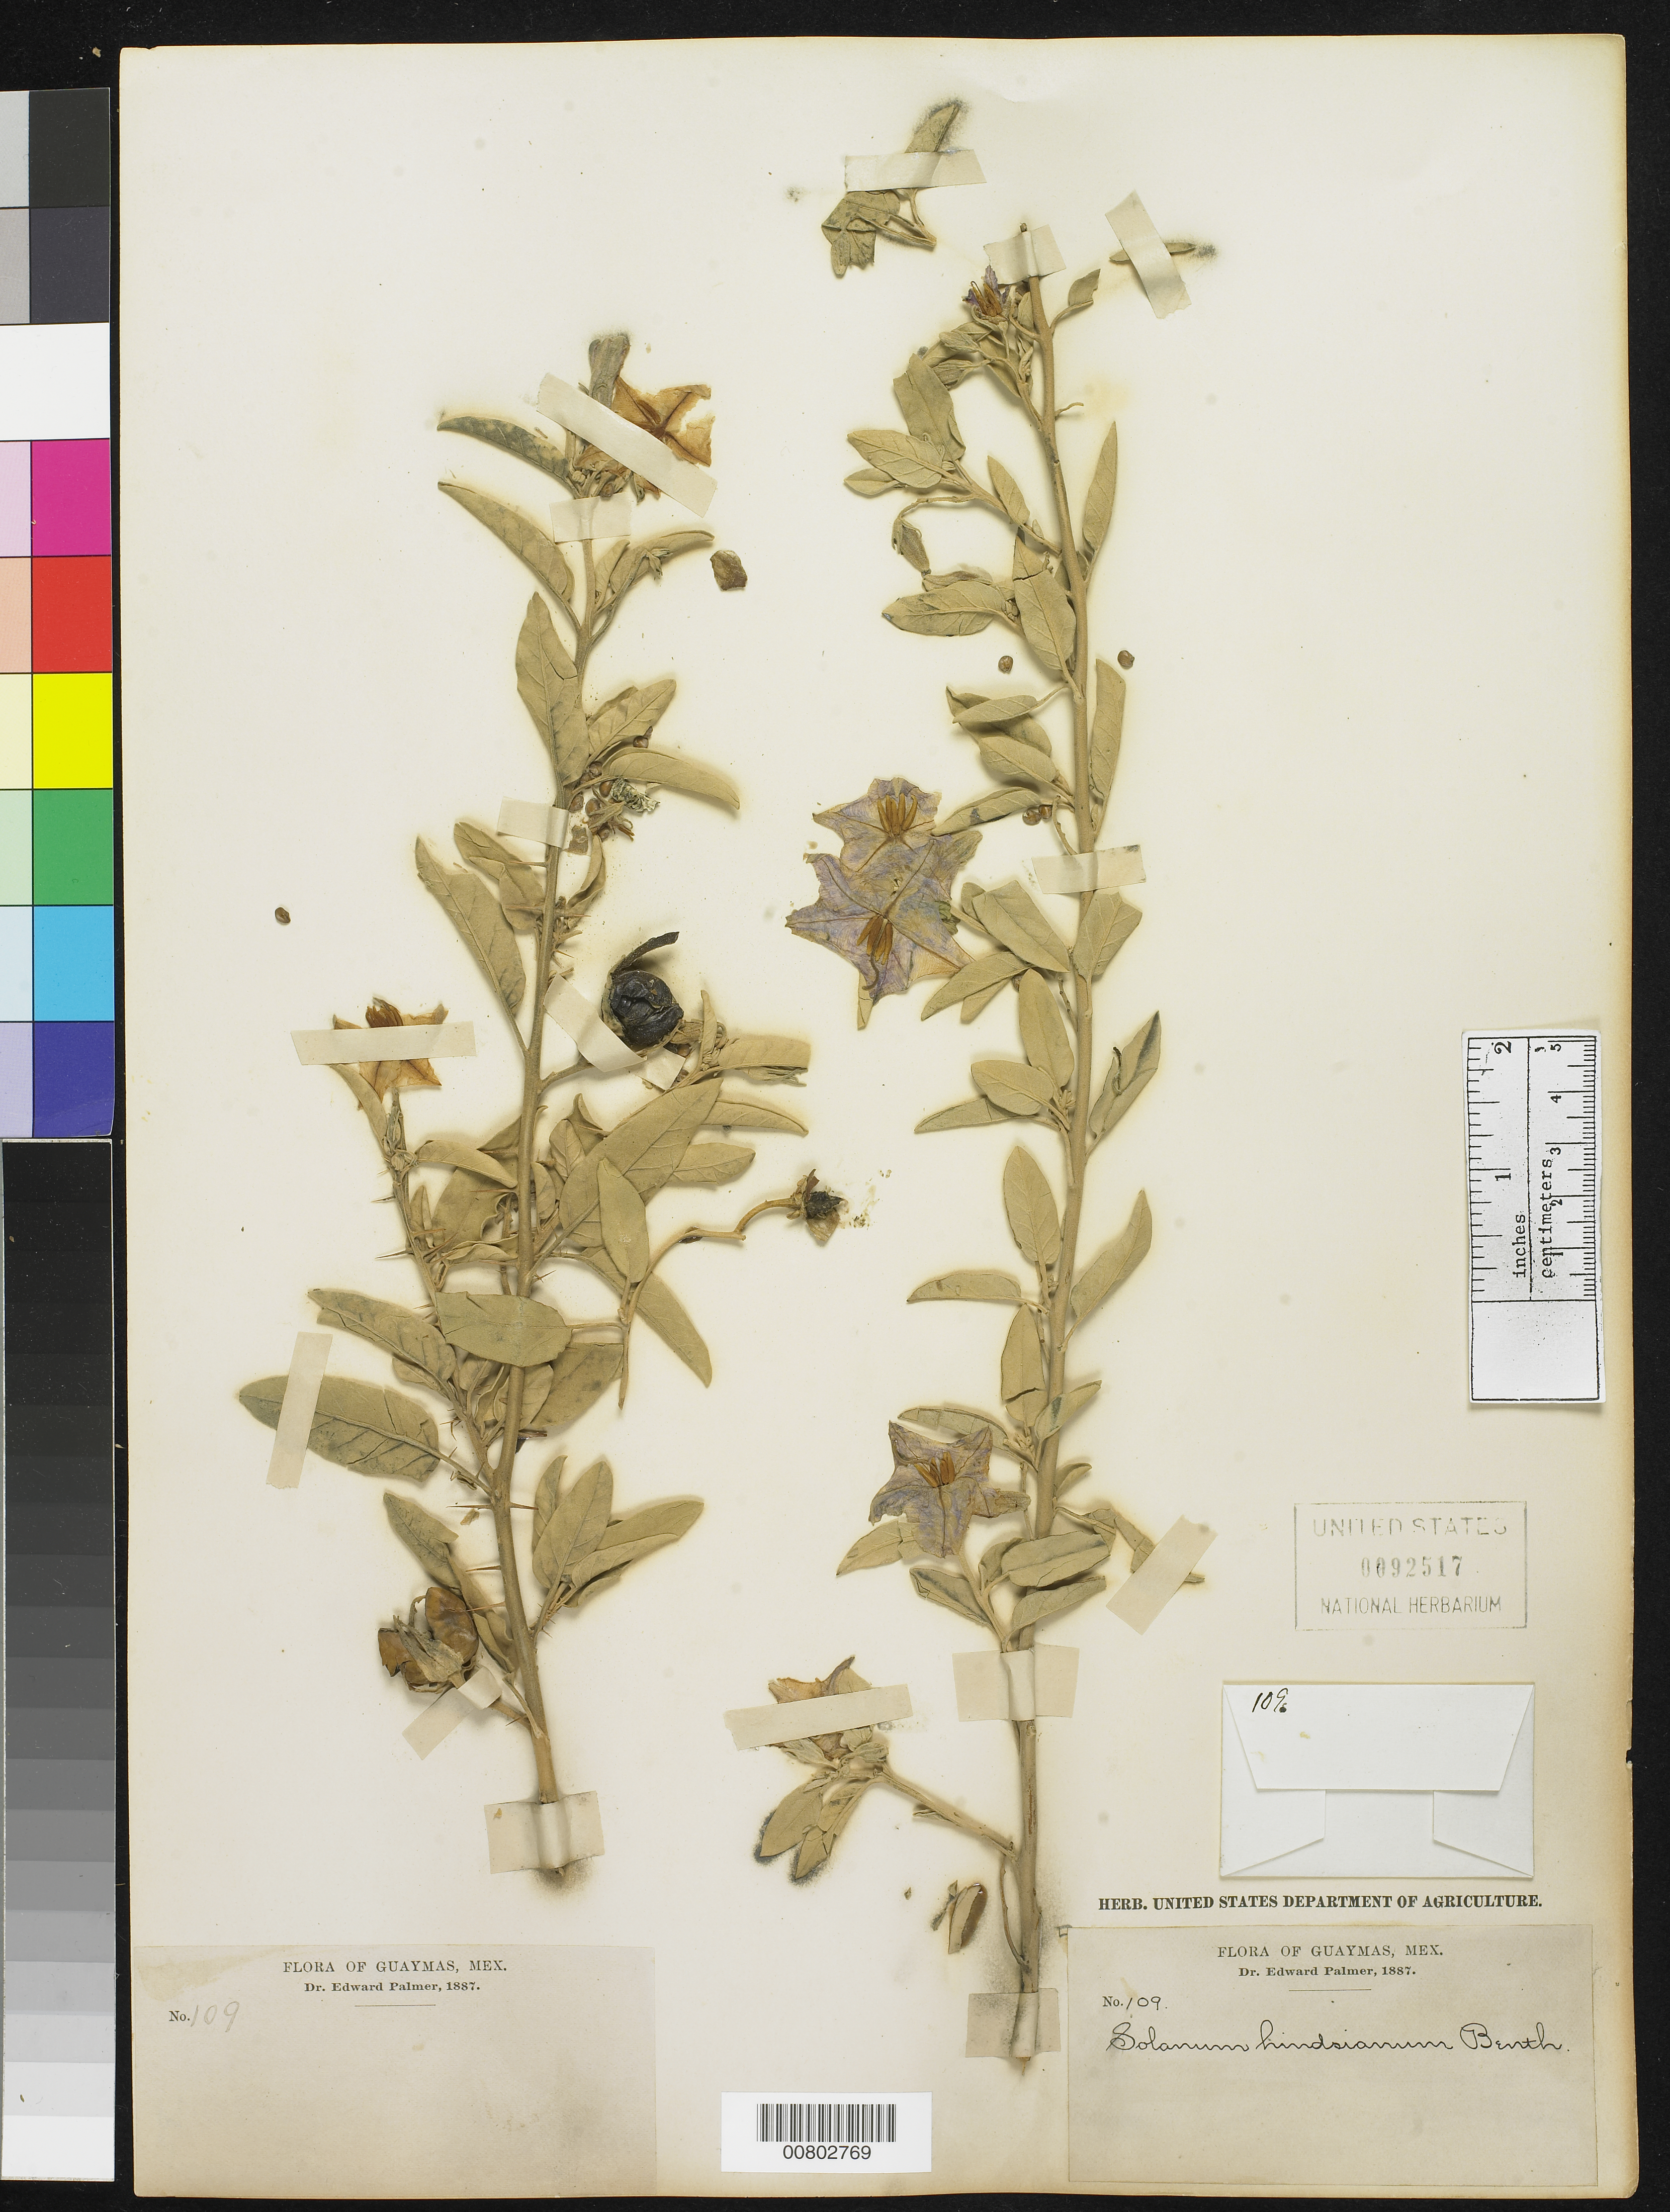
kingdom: Plantae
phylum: Tracheophyta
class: Magnoliopsida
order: Solanales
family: Solanaceae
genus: Solanum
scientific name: Solanum hindsianum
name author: Benth.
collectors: E. Palmer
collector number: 109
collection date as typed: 1887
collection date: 1887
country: Mexico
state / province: Sonora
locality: Guaymas, Sonora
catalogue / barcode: US 92517